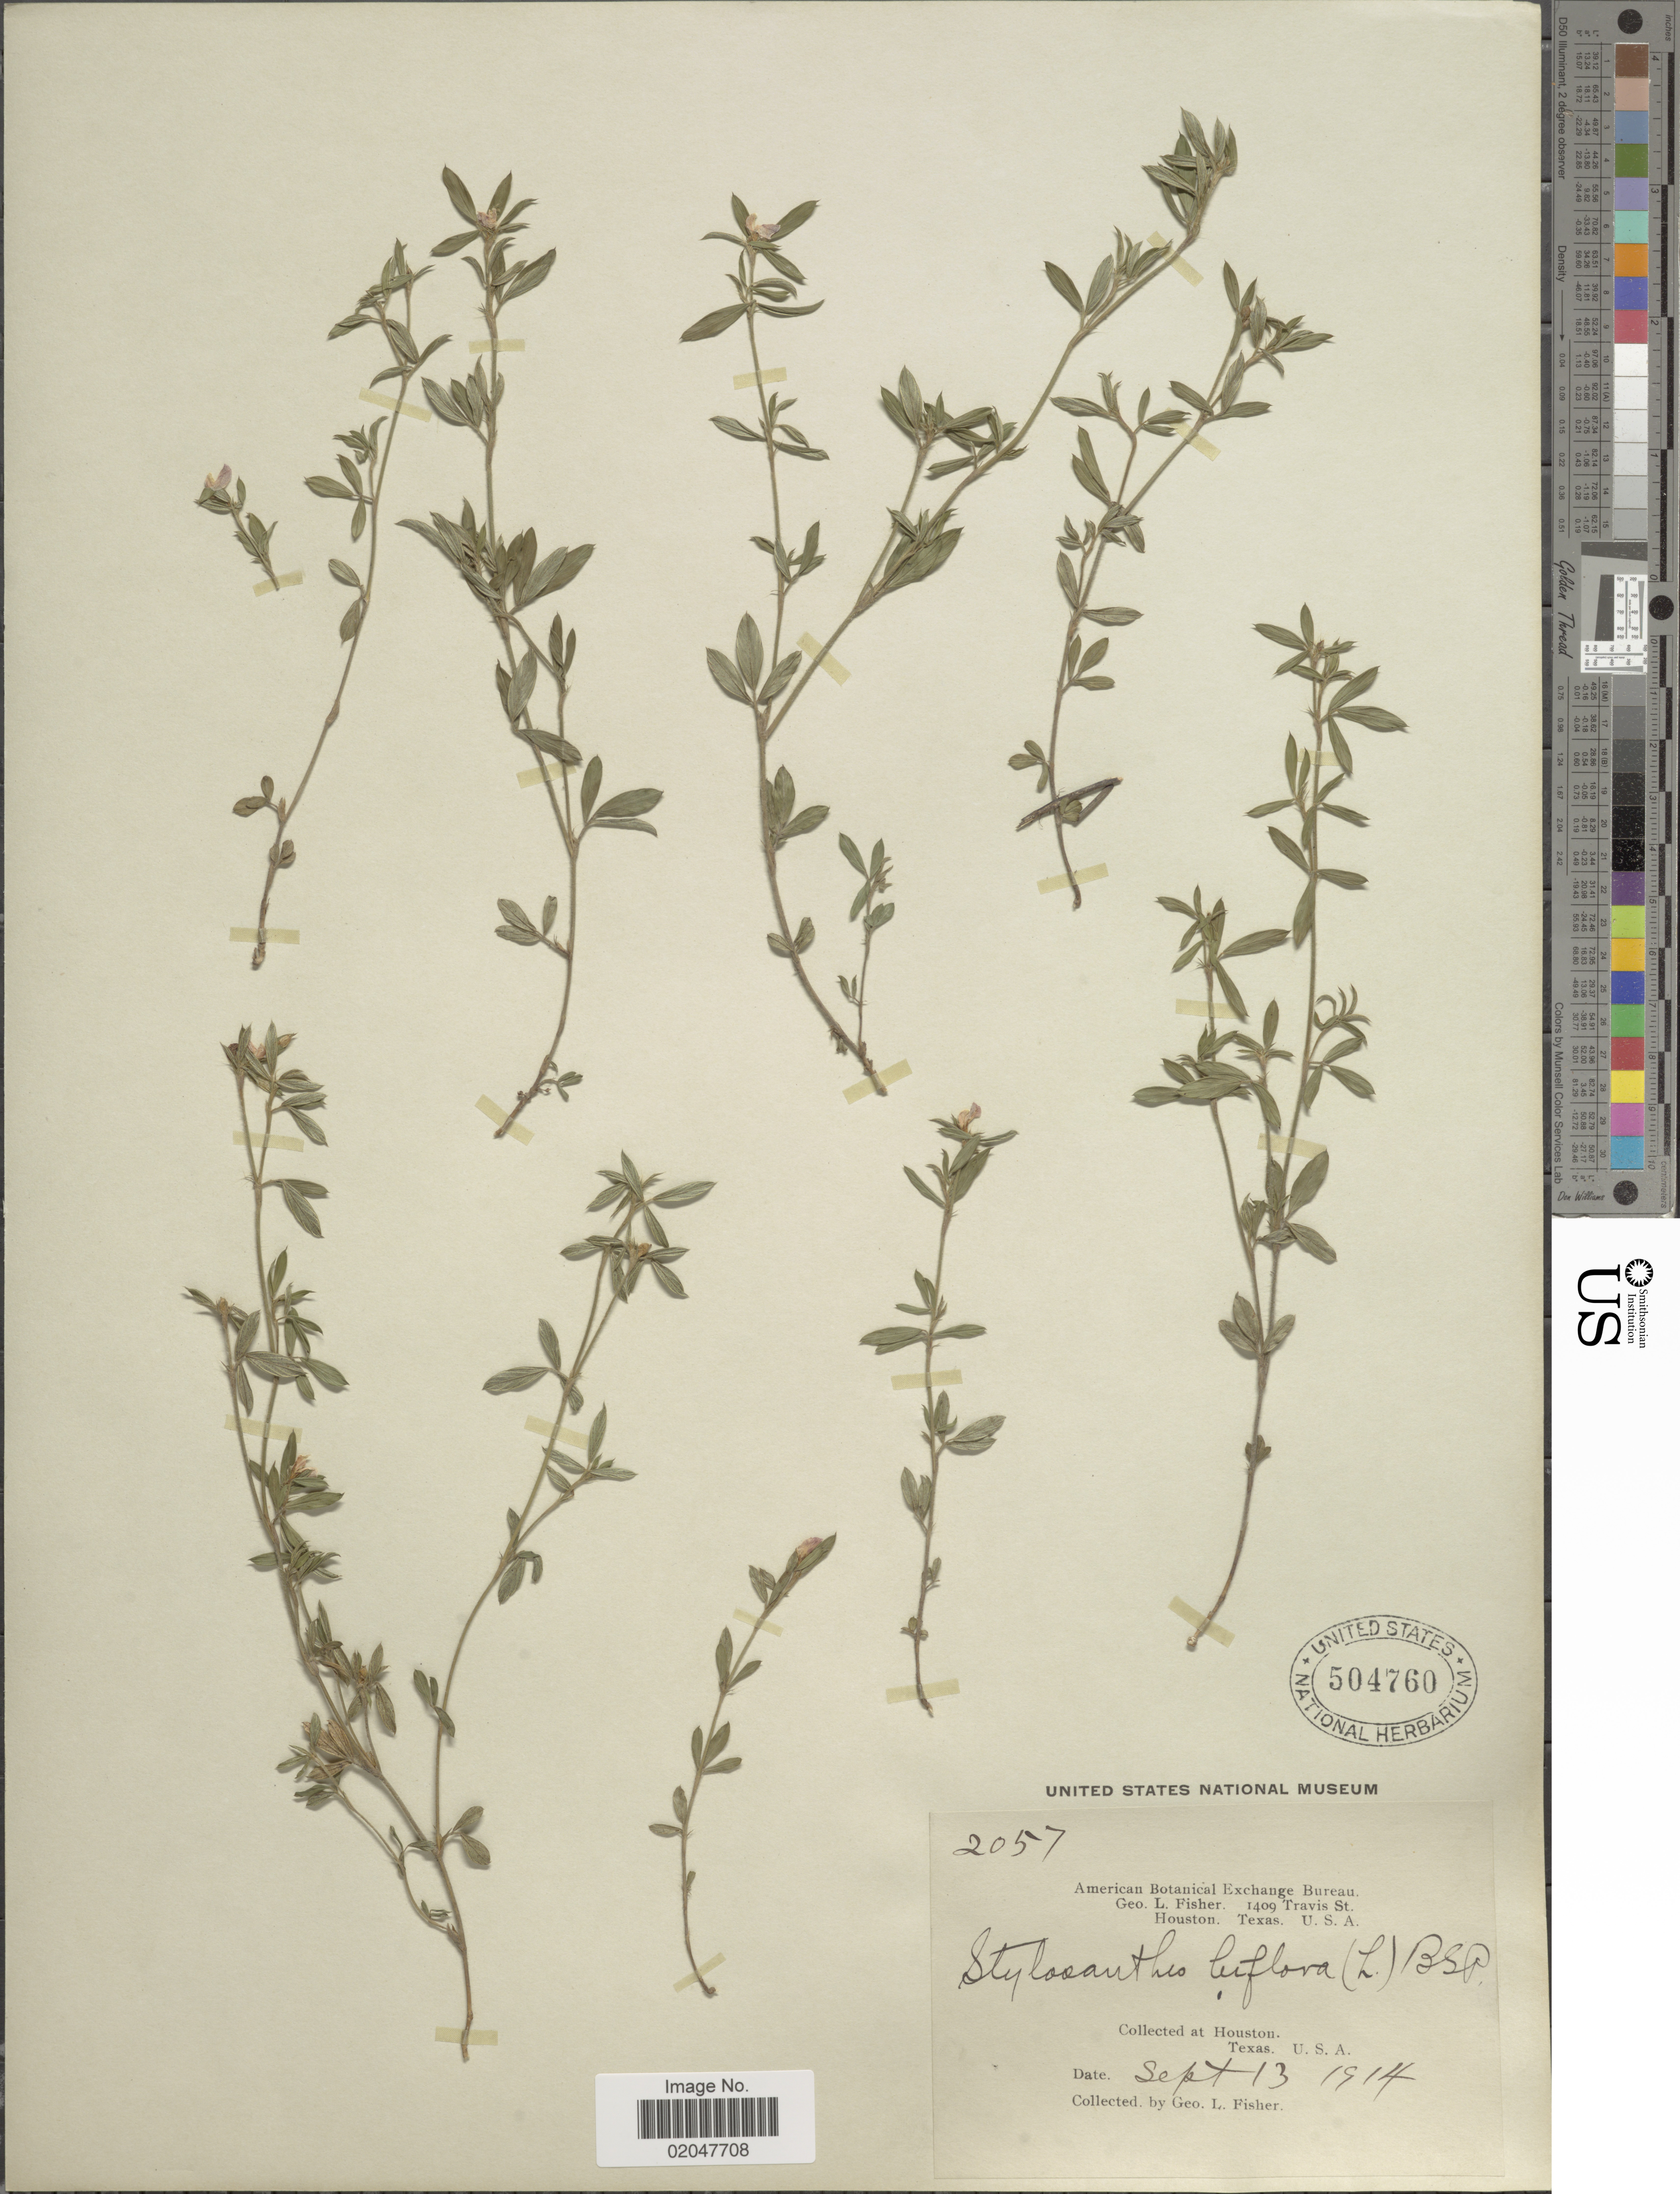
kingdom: Plantae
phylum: Tracheophyta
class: Magnoliopsida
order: Fabales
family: Fabaceae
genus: Stylosanthes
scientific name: Stylosanthes biflora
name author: (L.) Britton et al.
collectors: G. L. Fisher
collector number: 2057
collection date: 1914-09-13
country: United States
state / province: Texas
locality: Houston, U.S.A.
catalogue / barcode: US 504760